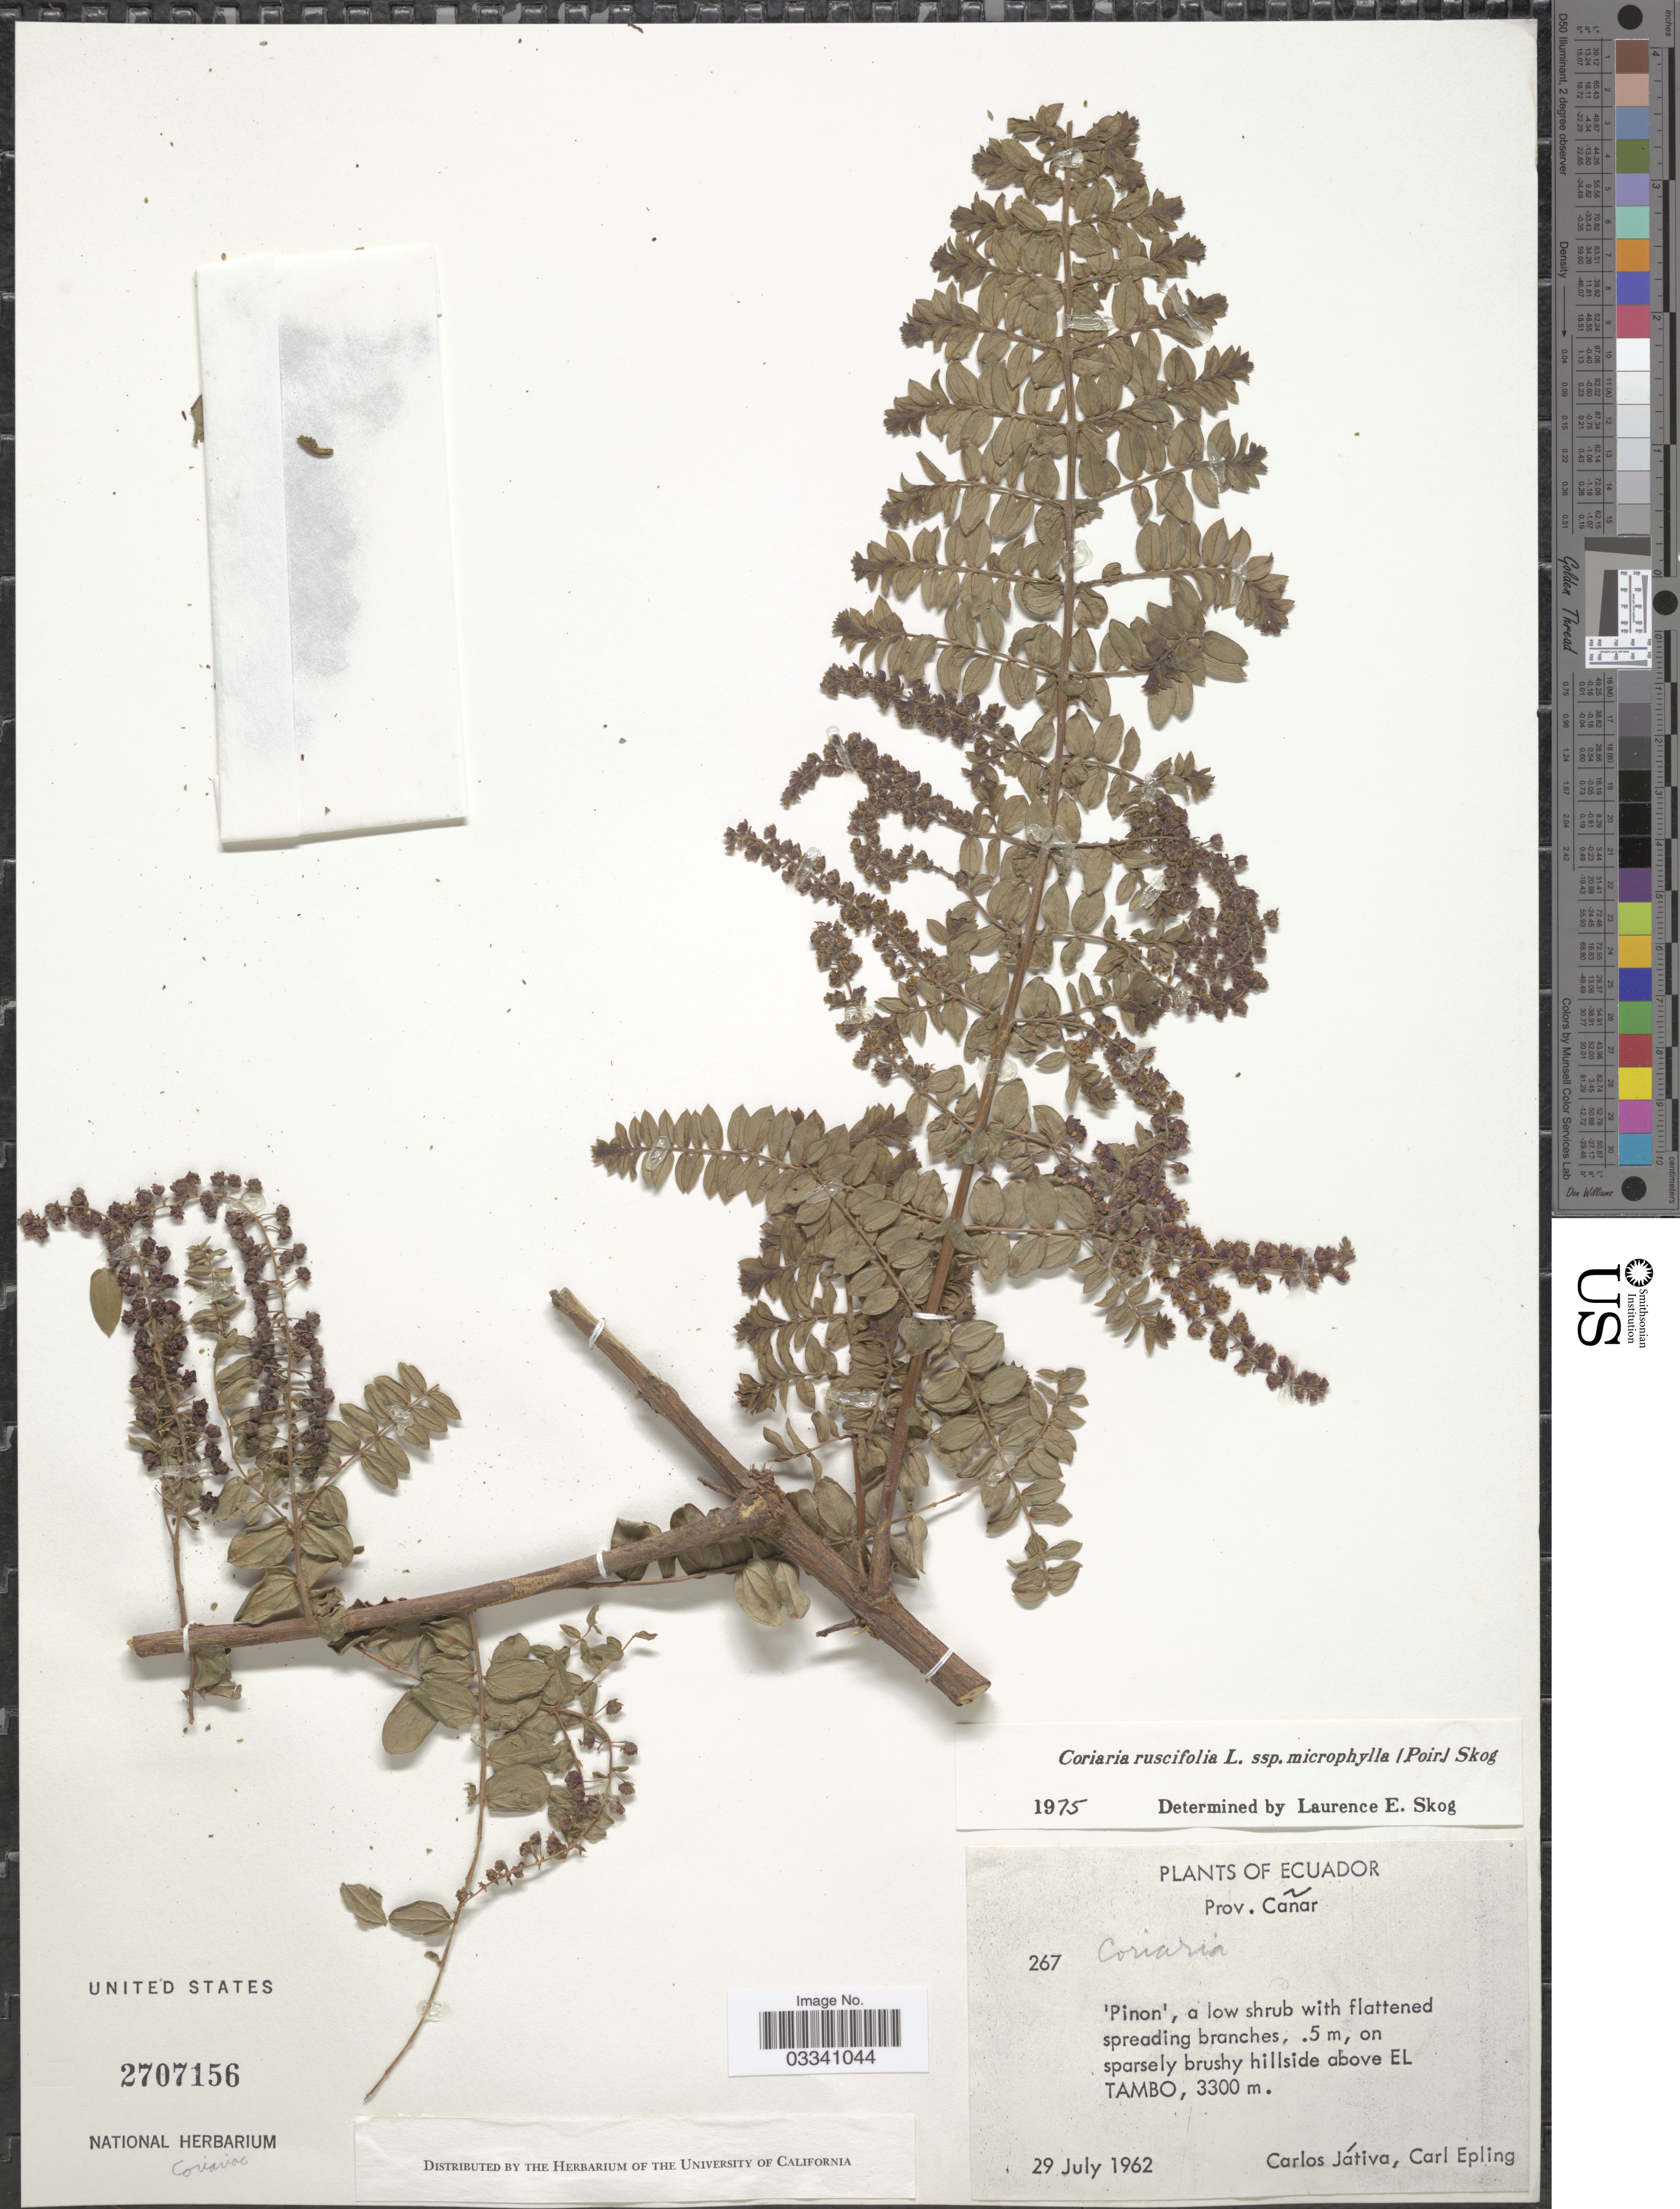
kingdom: Plantae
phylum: Tracheophyta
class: Magnoliopsida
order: Cucurbitales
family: Coriariaceae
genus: Coriaria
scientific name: Coriaria ruscifolia subsp. microphylla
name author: (Poir.) L.E. Skog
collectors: C. D. Játiva & C. C. Epling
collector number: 267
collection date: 1962-07-29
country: Ecuador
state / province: Cañar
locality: On sparsely brushy hillside above El Tambo.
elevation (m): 3300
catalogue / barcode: US 2707156